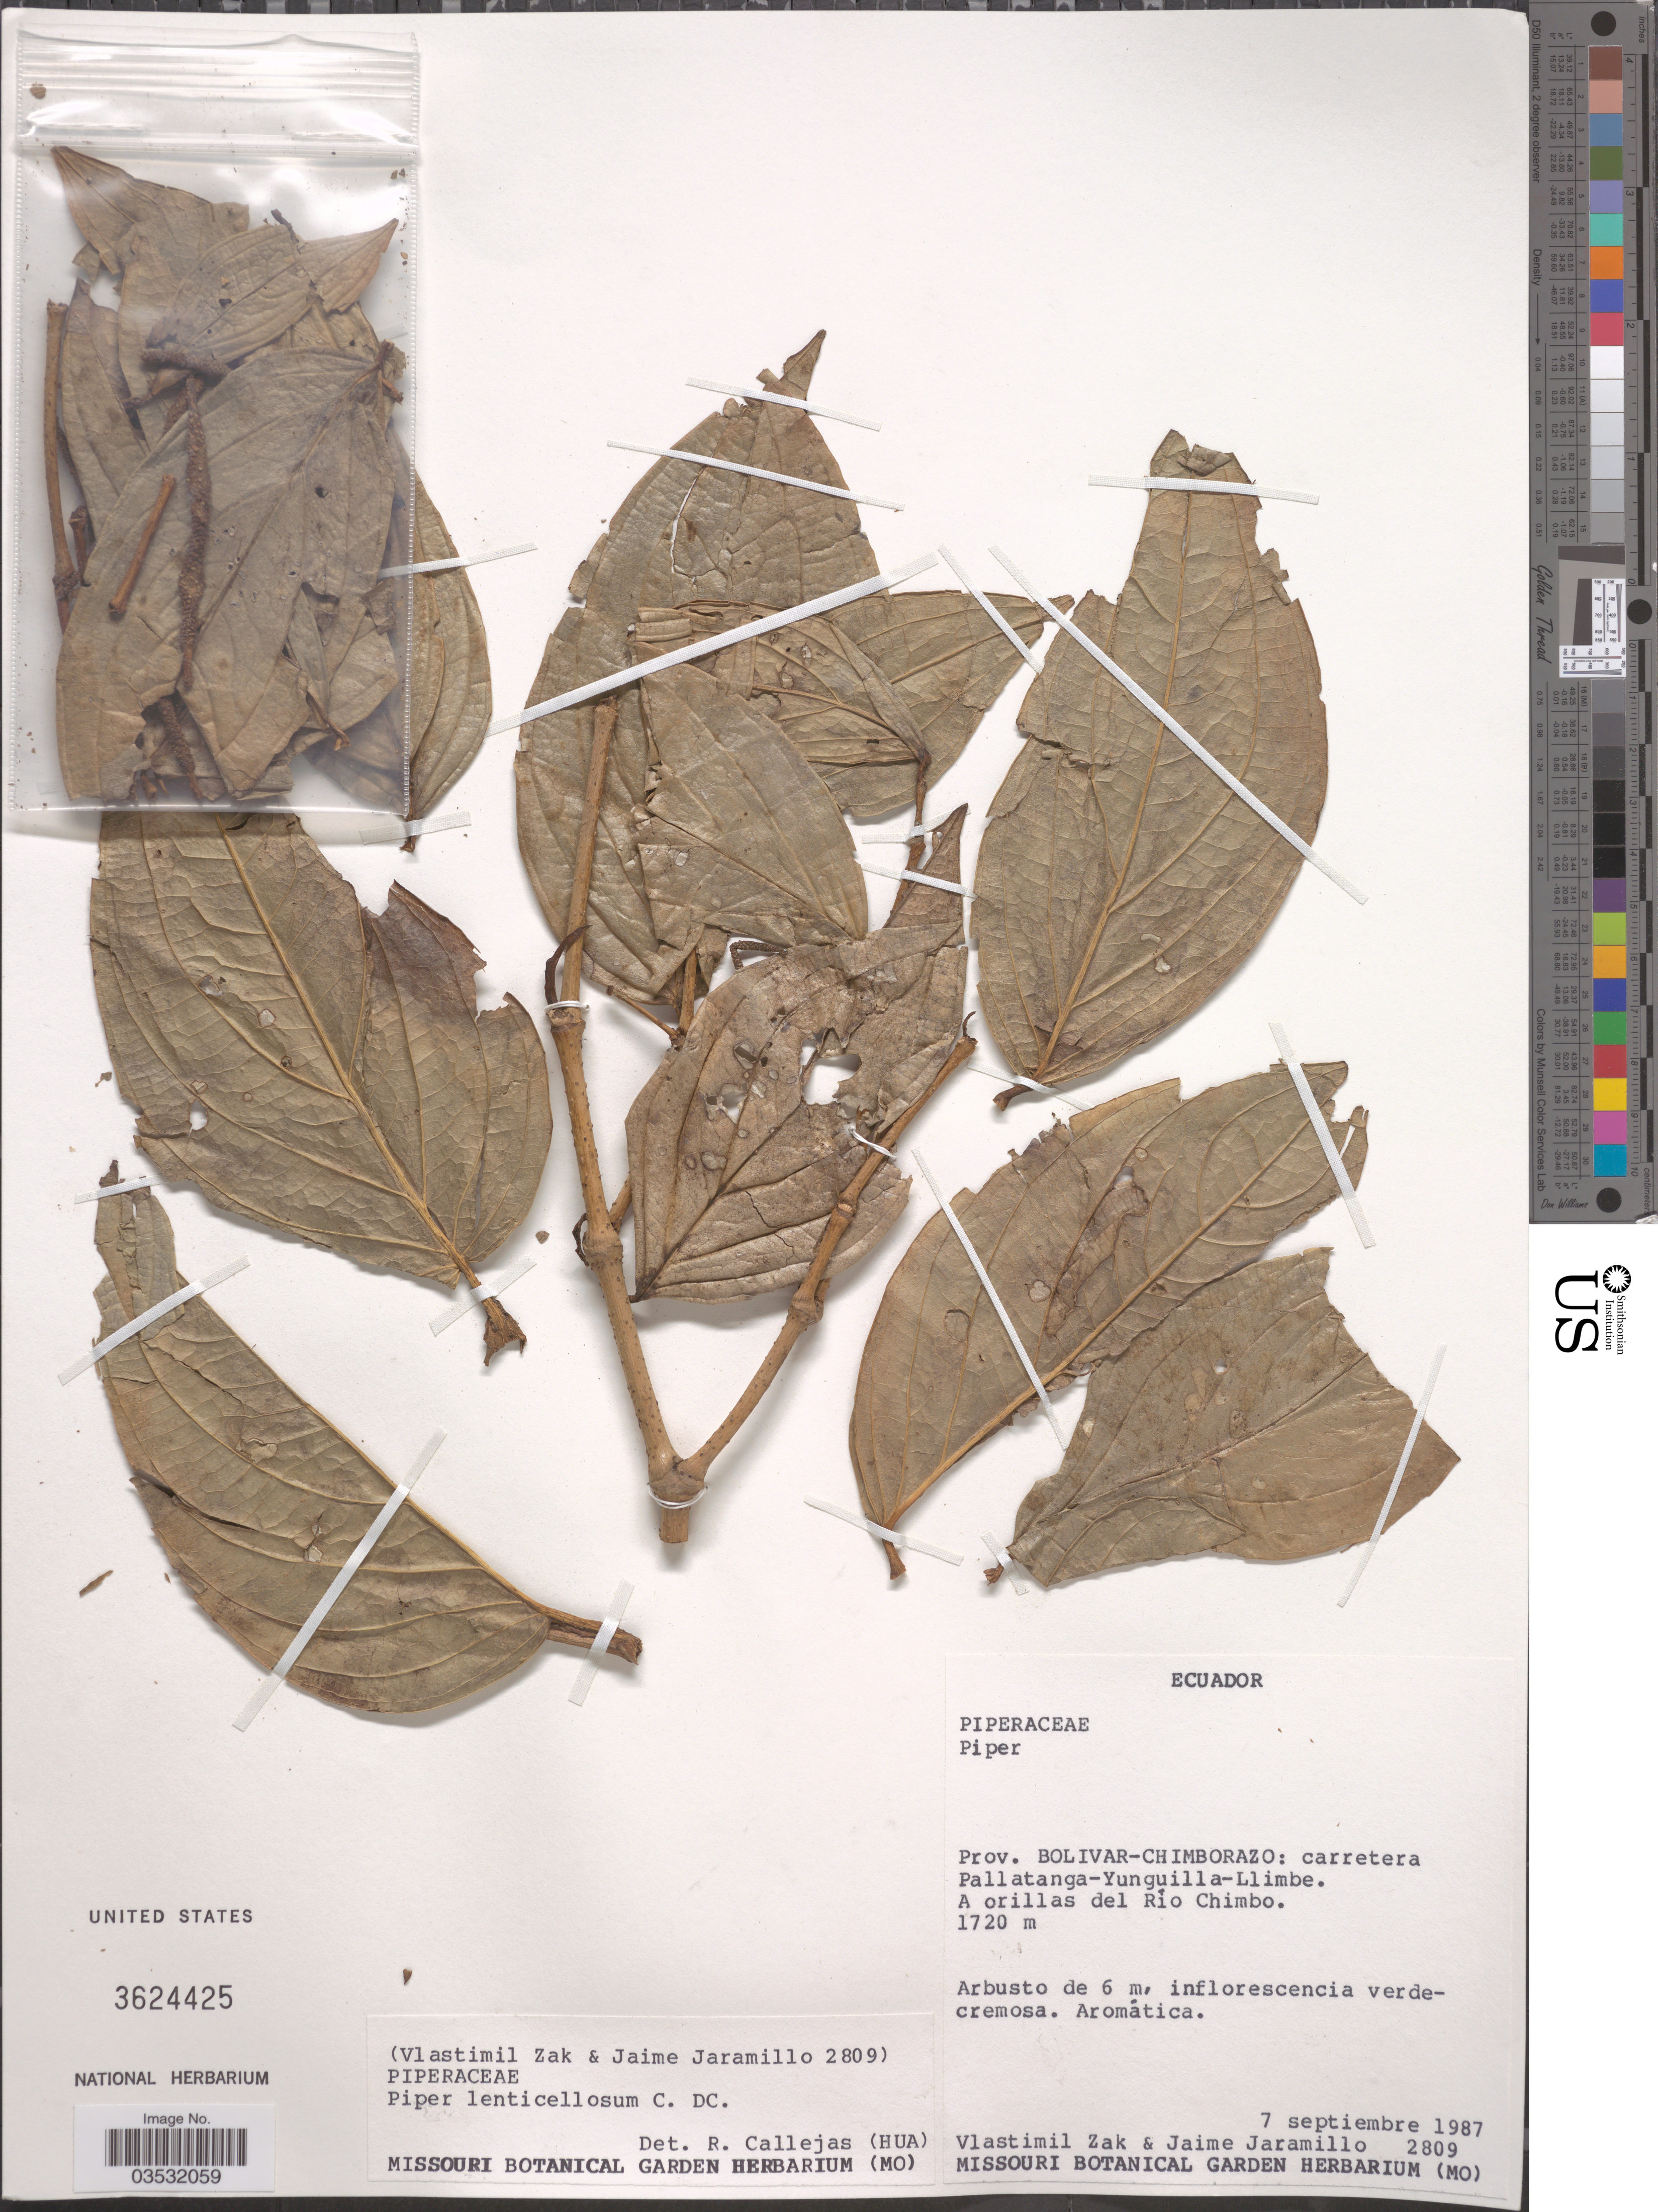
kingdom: Plantae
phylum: Tracheophyta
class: Magnoliopsida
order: Piperales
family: Piperaceae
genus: Piper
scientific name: Piper lenticellosum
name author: C. DC.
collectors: V. Zak & J. Jaramillo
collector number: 2809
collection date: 1987-09-07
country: Ecuador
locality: Prov. Bolivar-Chimborazo: carretera Pallatanga-Yunguilla-Llimbe. A orillas del Río Chimbo.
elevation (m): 1720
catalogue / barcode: US 3624425